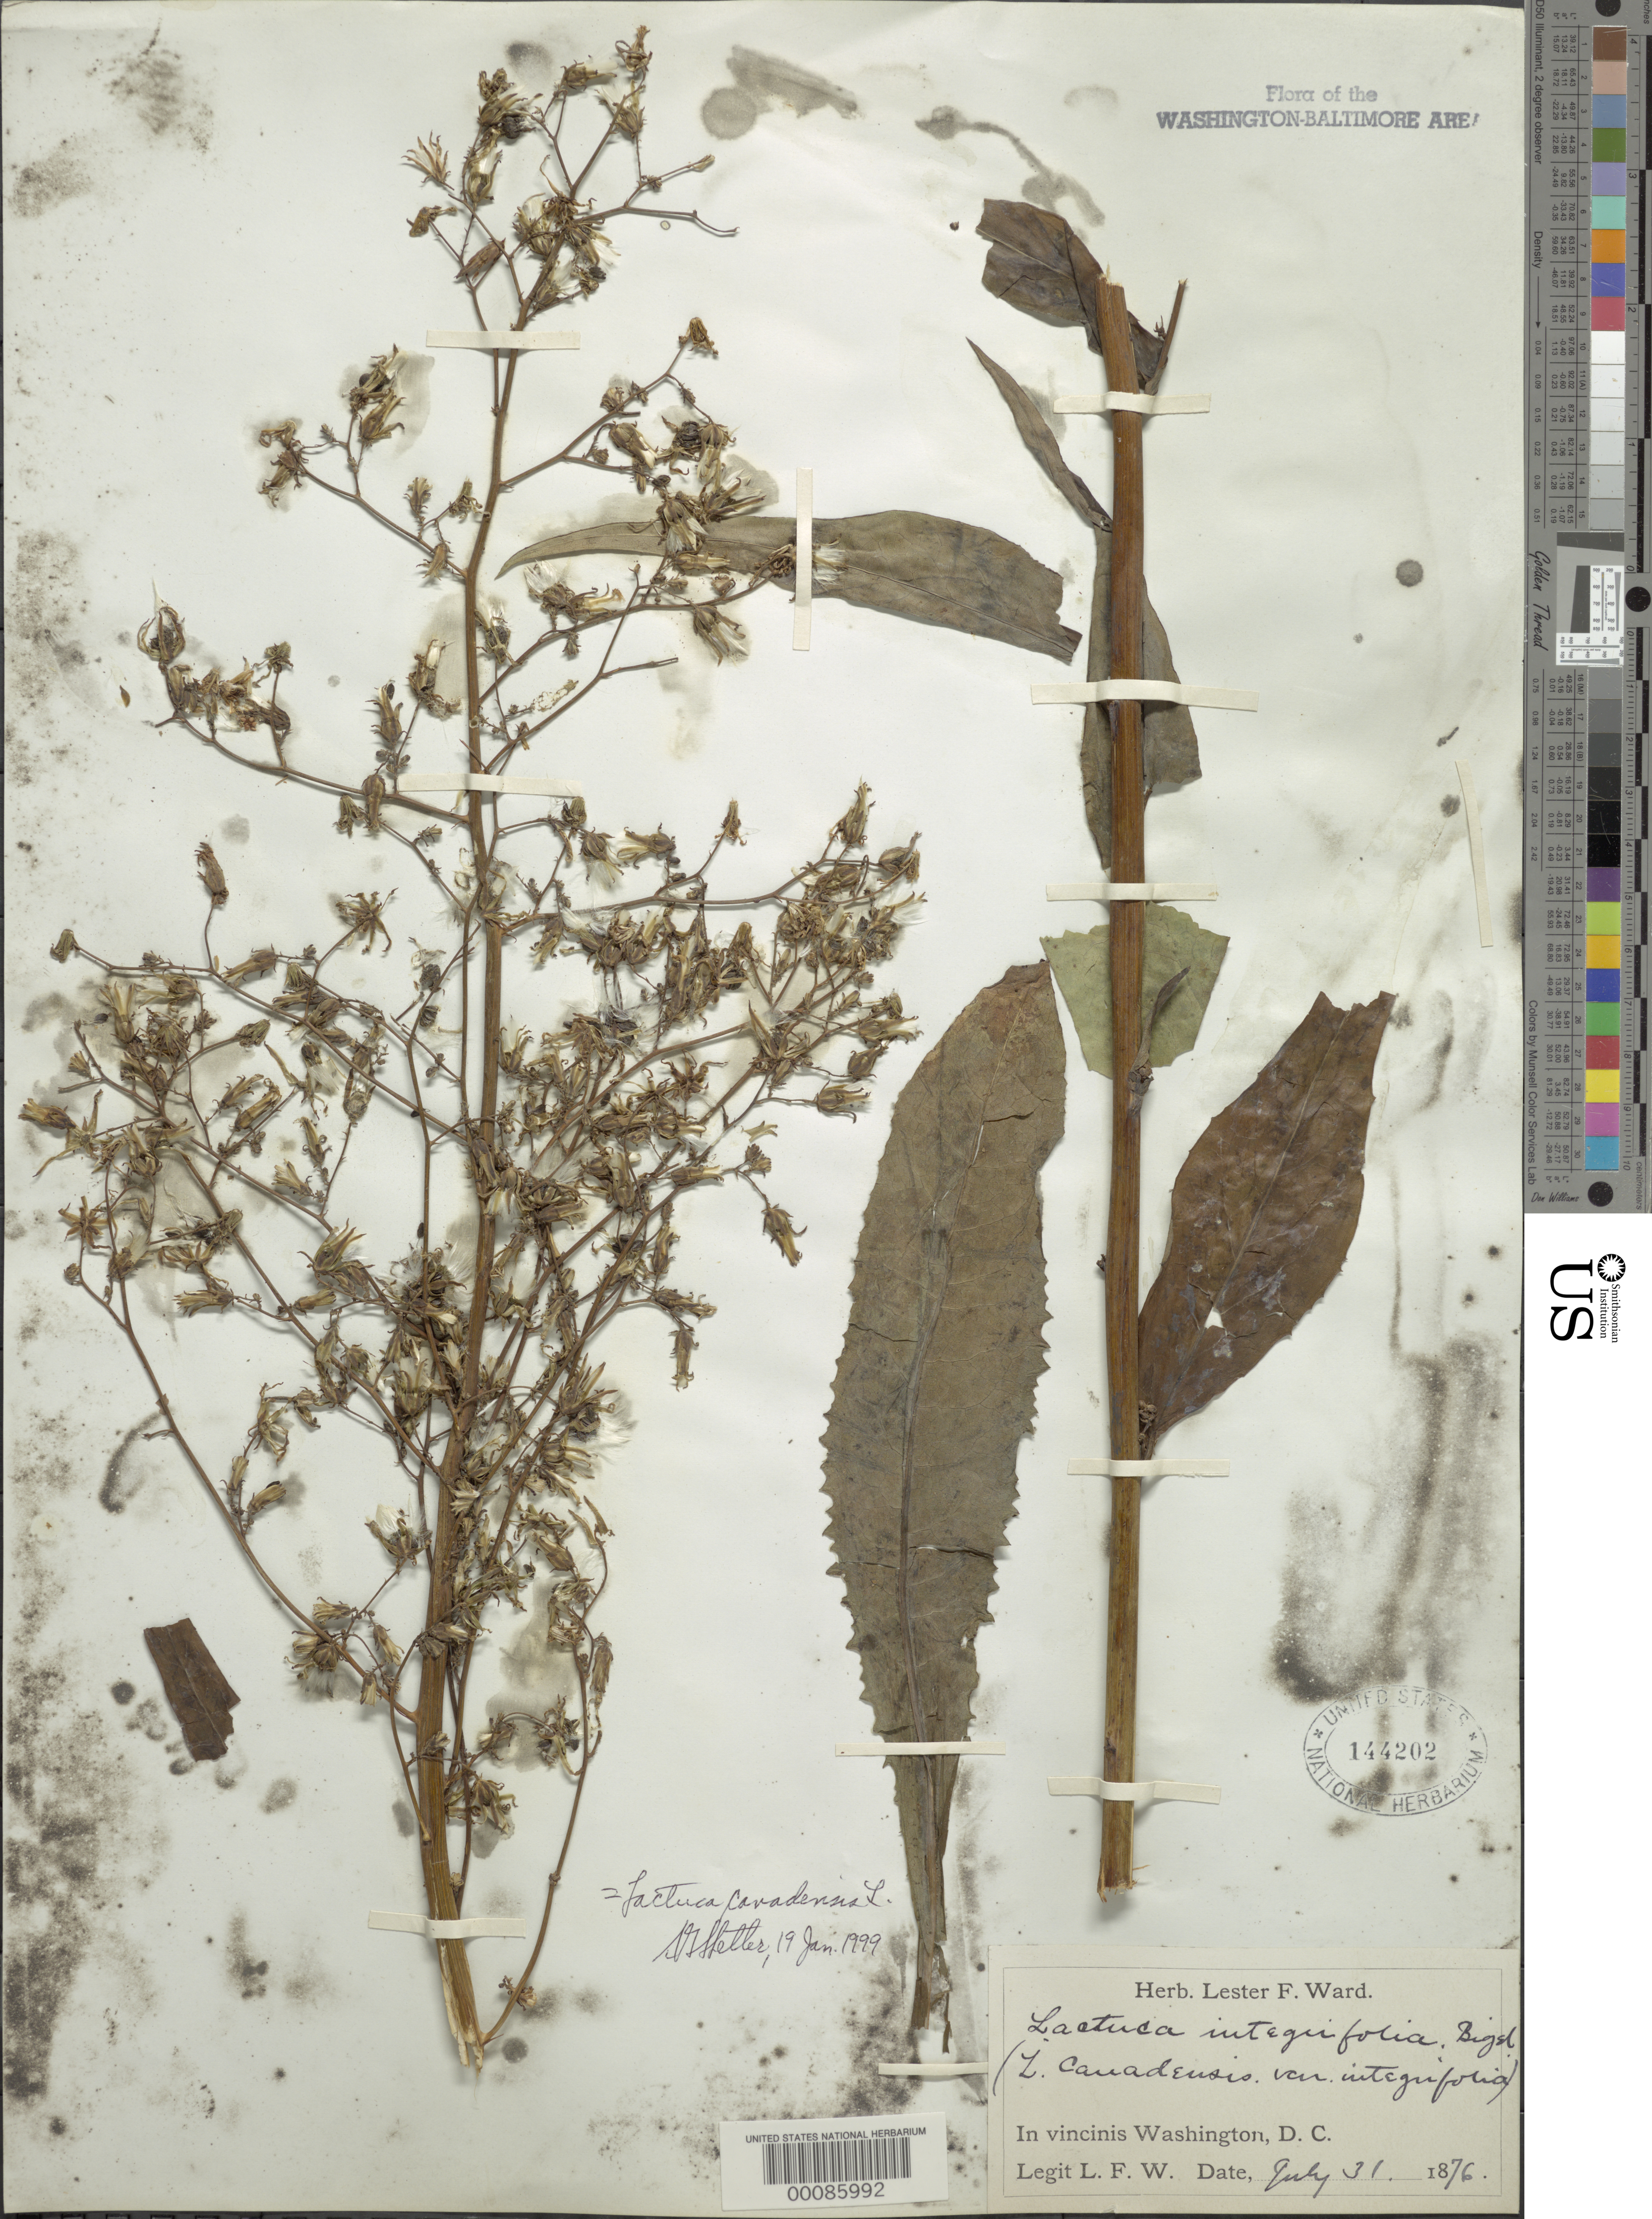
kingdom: Plantae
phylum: Tracheophyta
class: Magnoliopsida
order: Asterales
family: Asteraceae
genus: Lactuca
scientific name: Lactuca canadensis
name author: L.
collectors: L. F. Ward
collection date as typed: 31 Jul 1876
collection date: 1876-07-31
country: United States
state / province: District of Columbia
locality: DC vicinity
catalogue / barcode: US 144202